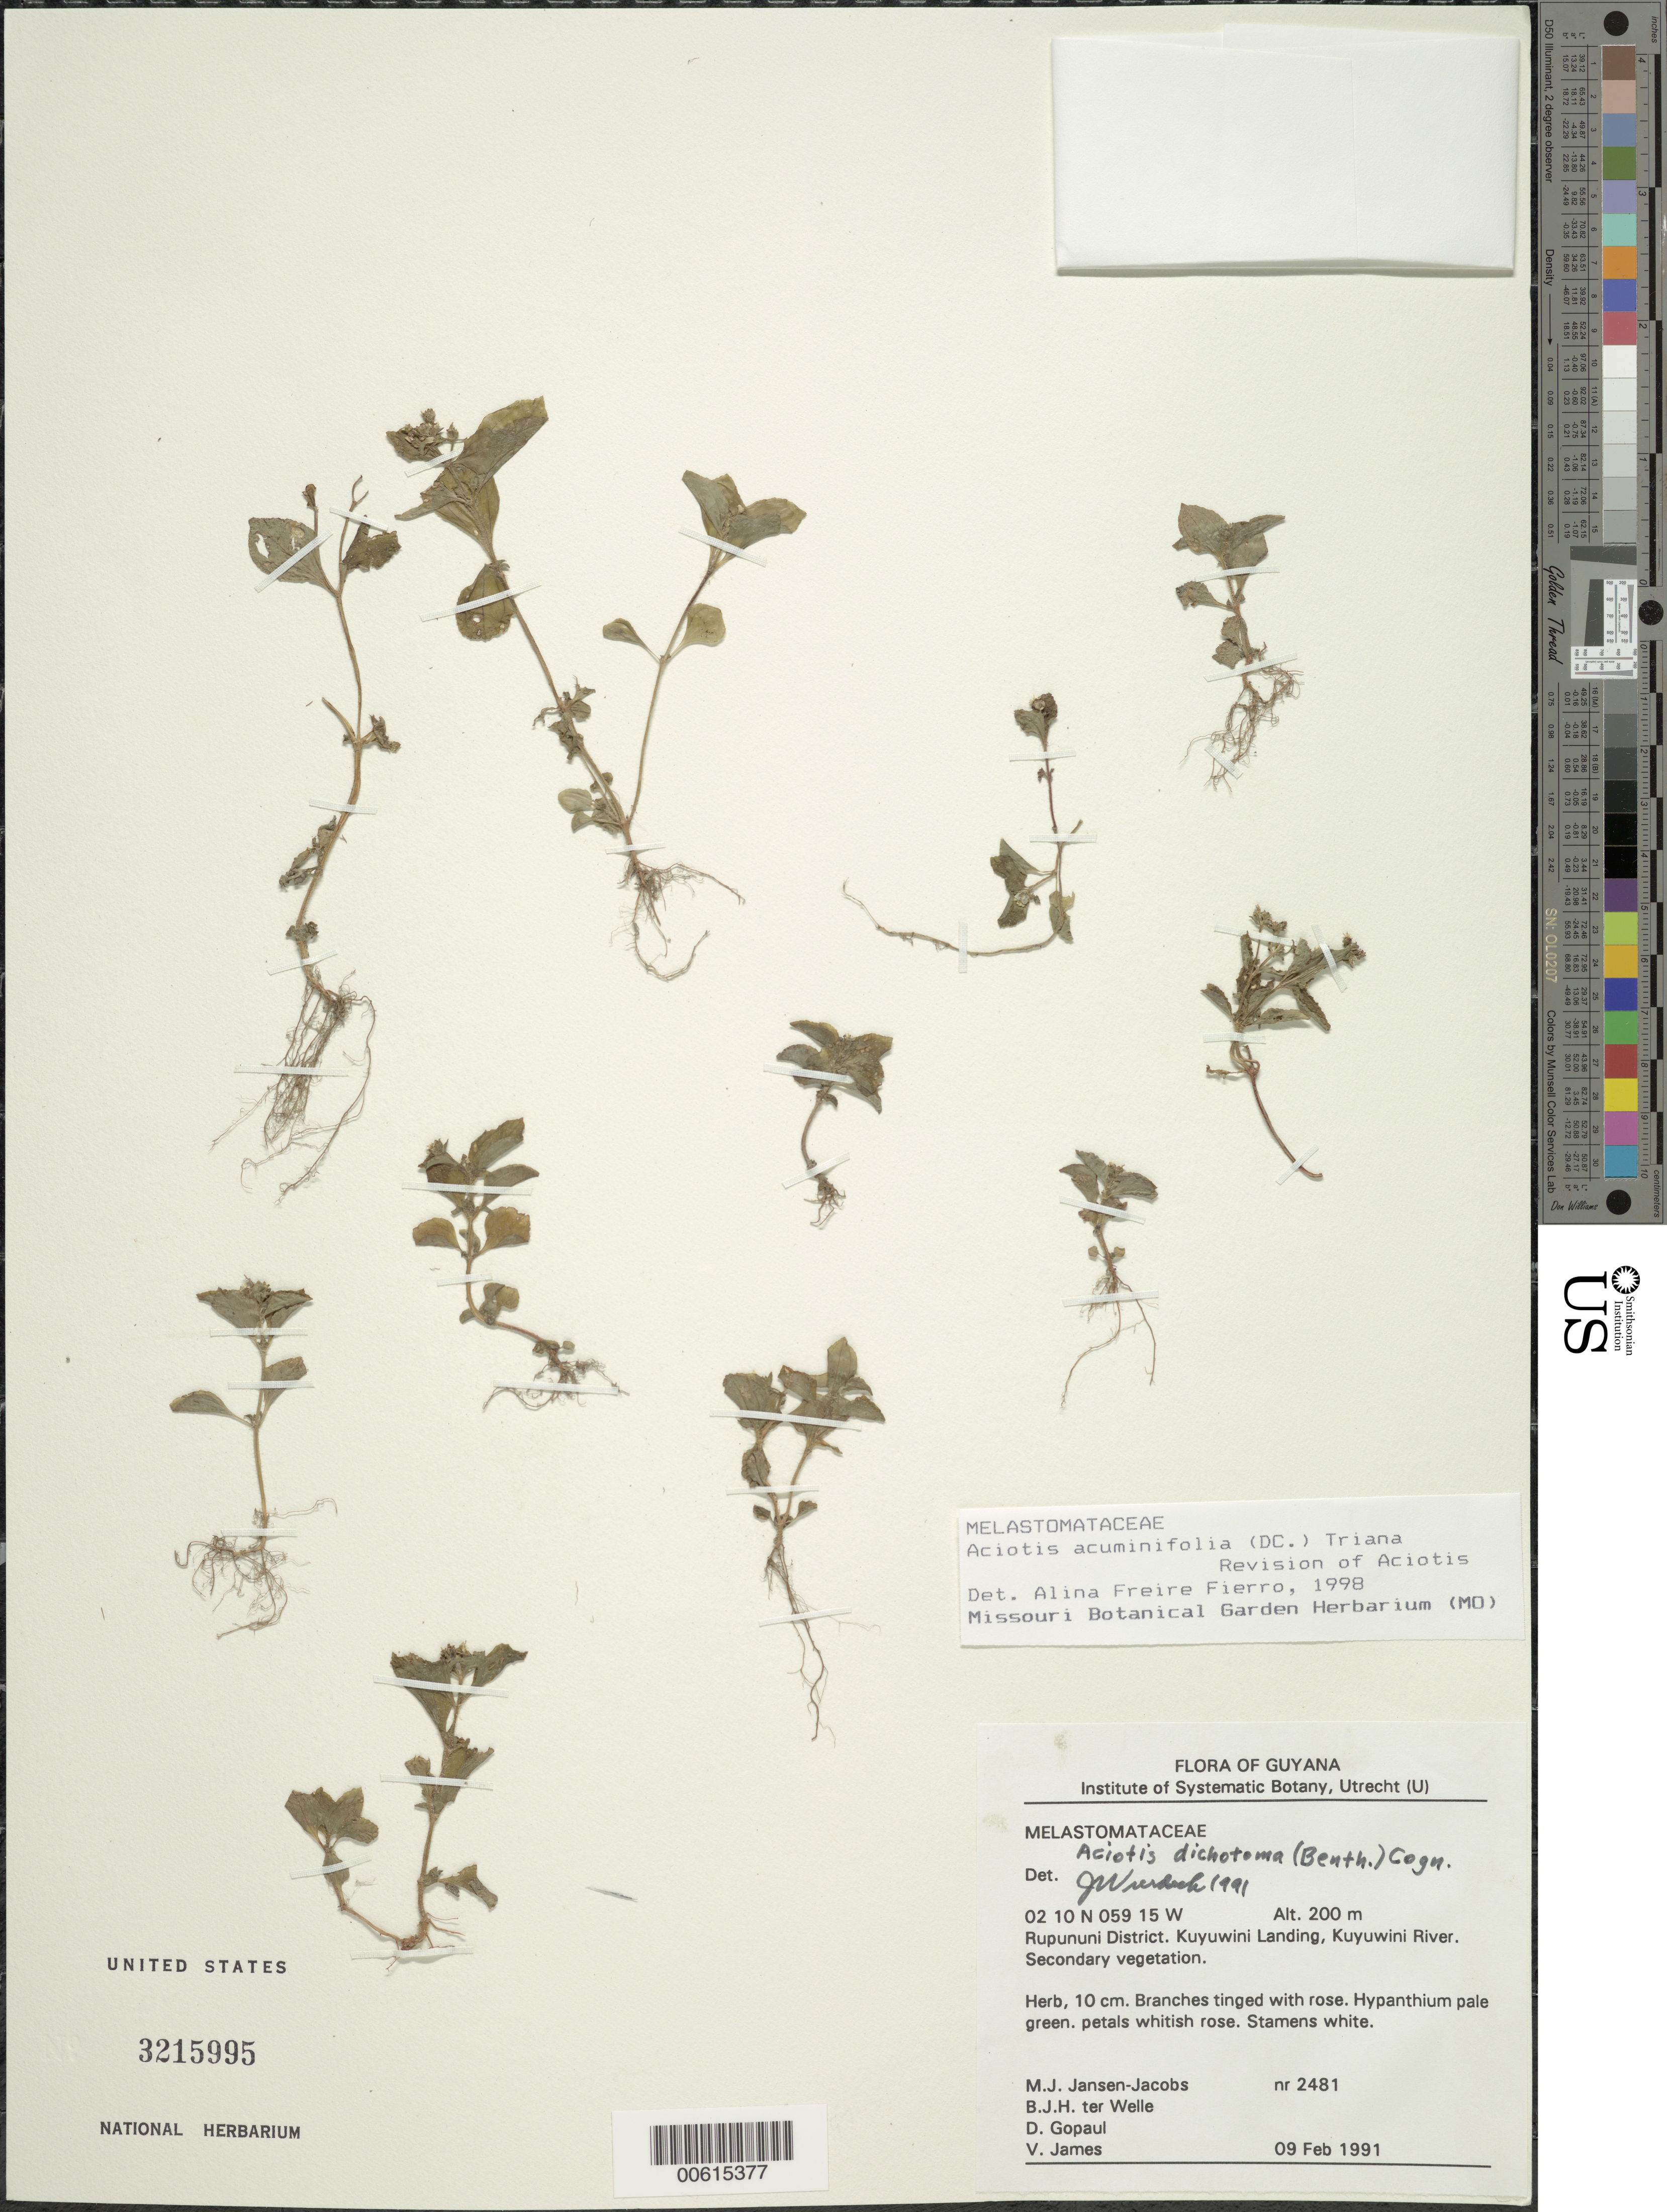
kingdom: Plantae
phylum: Tracheophyta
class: Magnoliopsida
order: Myrtales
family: Melastomataceae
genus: Aciotis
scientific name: Aciotis acuminifolia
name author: (Mart. ex DC.) Triana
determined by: Freire-Fierro, A.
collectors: M. J. Jansen-Jacobs, B. Welle, D. Gopaul & V. James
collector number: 2481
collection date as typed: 9-Feb-91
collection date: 1991-02-09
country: Guyana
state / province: U. Takutu-U. Essequibo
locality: Kuyuwini Landing, Kuyuwini River, Rupununi District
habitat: Secondary vegetation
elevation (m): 200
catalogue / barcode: US 3215995